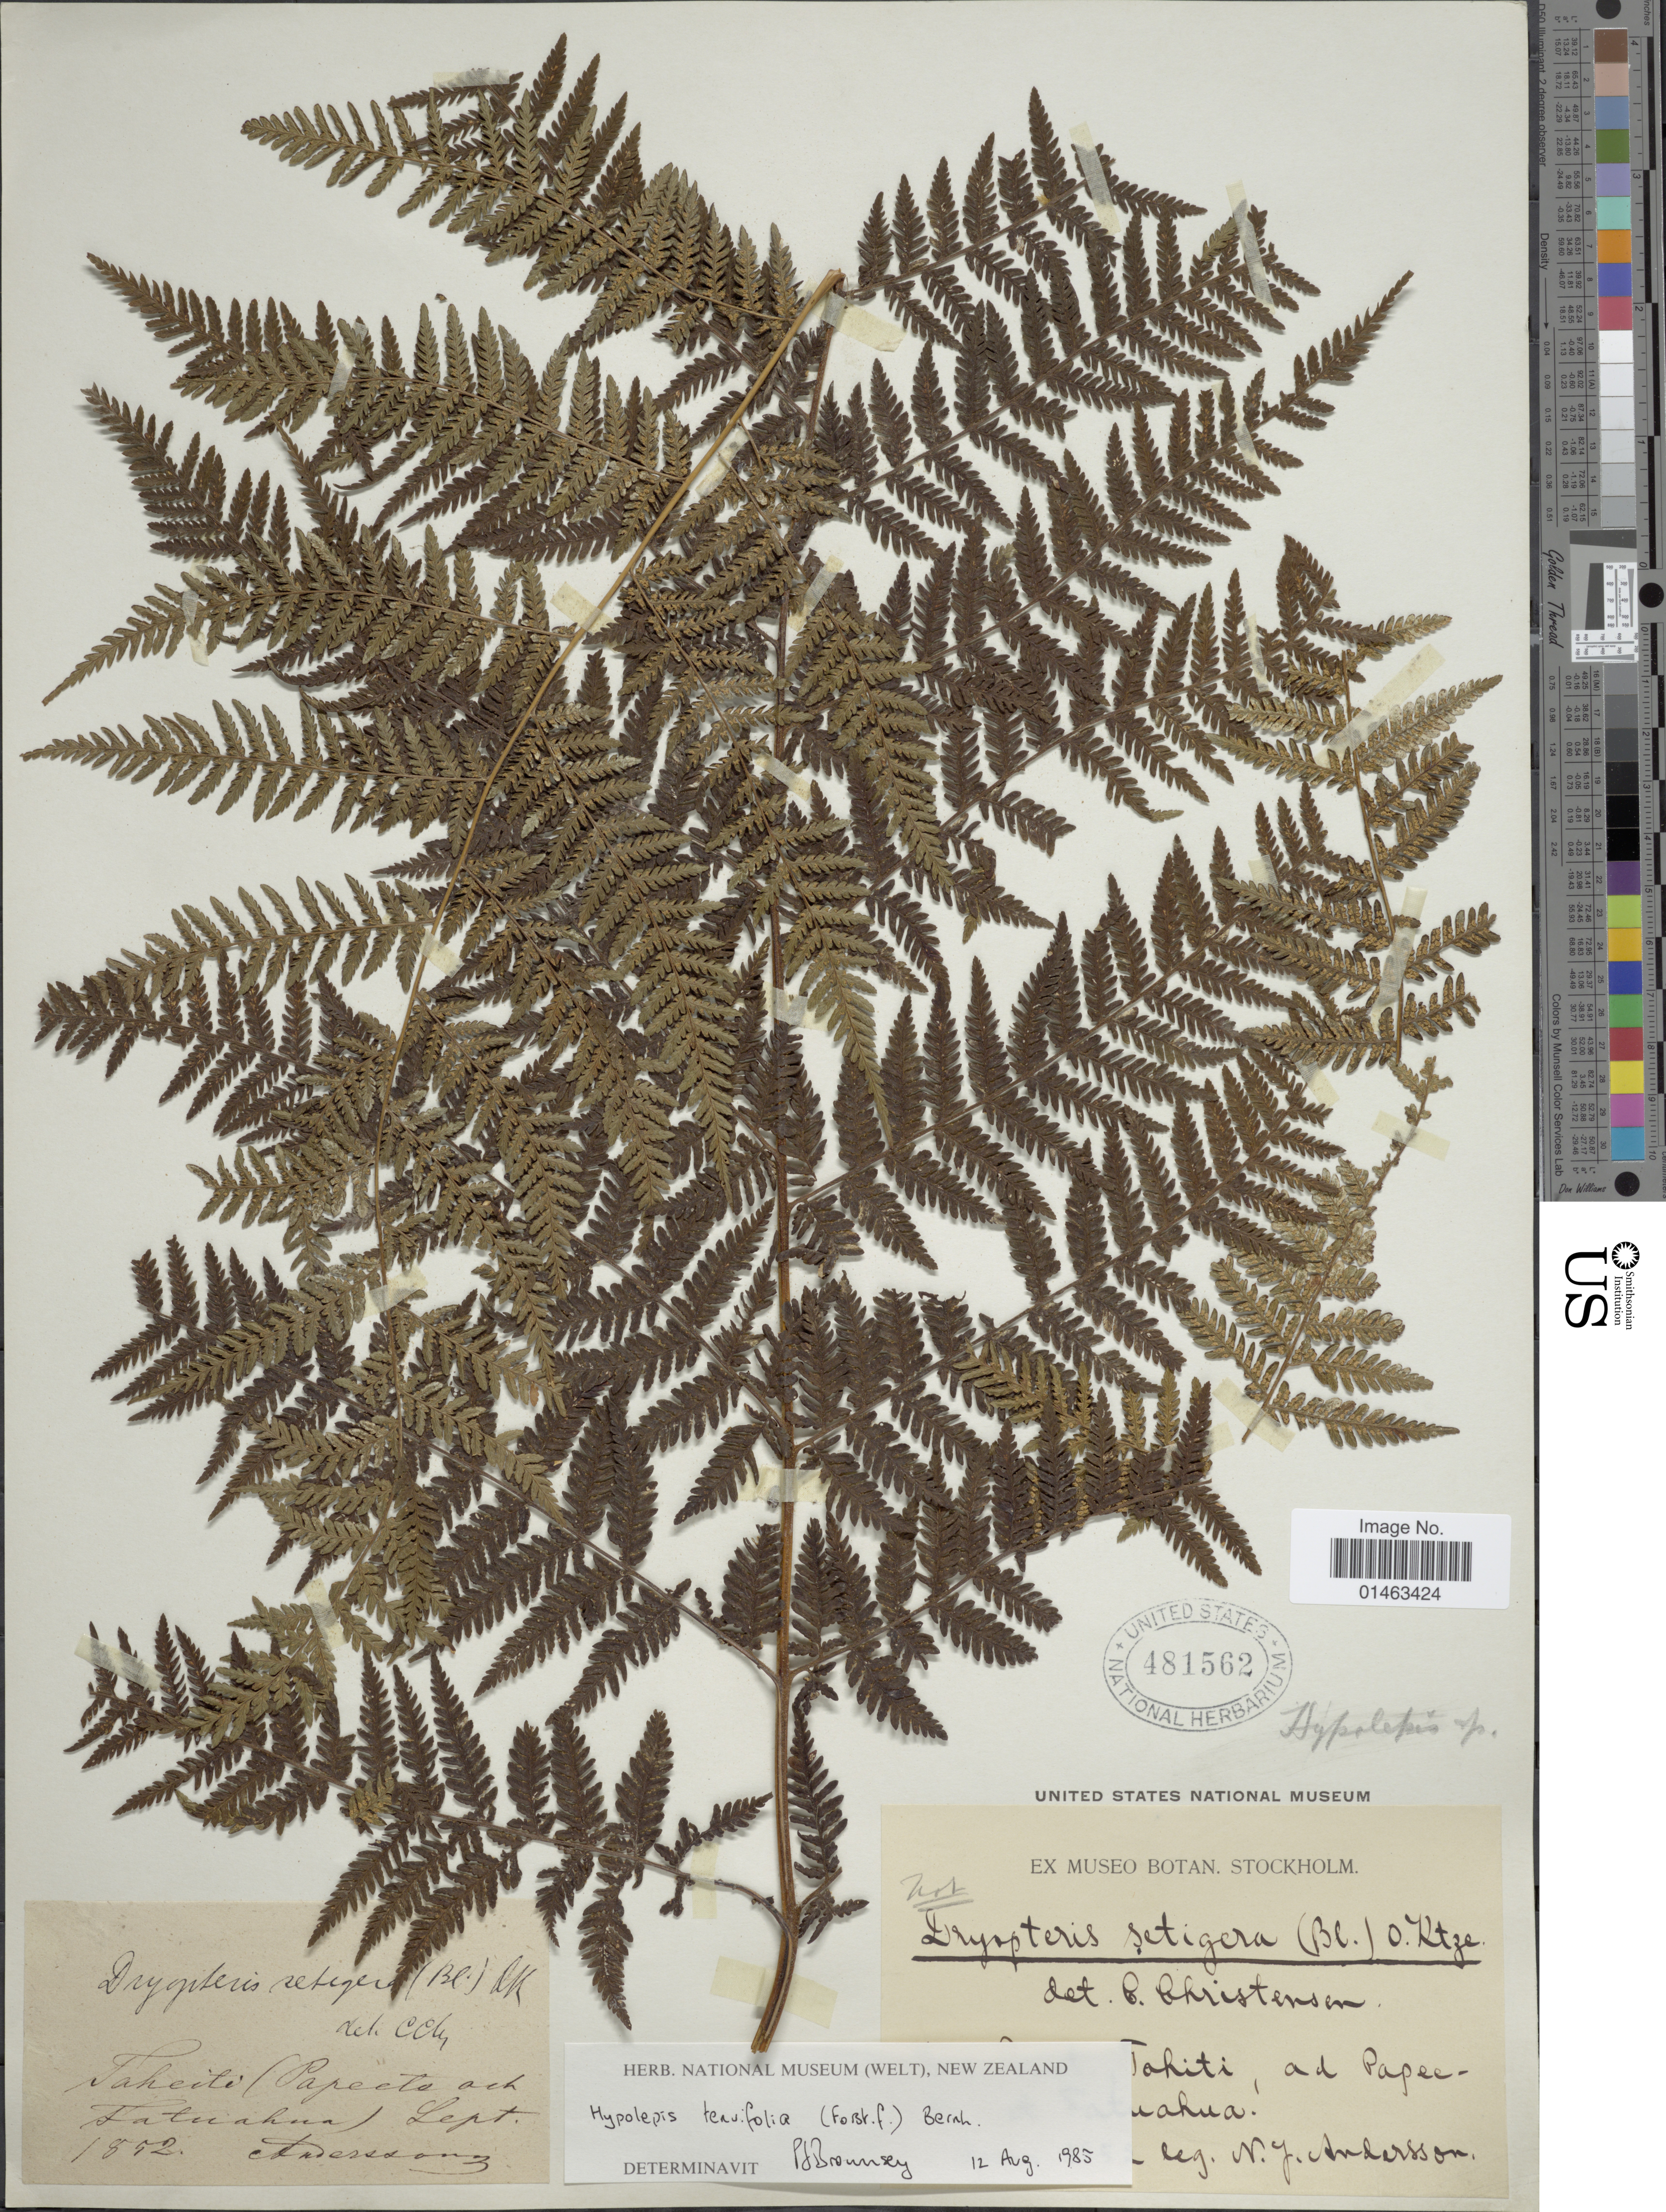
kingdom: Plantae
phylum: Tracheophyta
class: Polypodiopsida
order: Polypodiales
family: Dennstaedtiaceae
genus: Hypolepis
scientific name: Hypolepis tenuifolia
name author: (G. Forst.) Bernh.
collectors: N. J. Andersson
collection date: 1852-09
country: French Polynesia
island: Tahiti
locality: Tahiti, ad Papecta ach Fatuahua [interpreted]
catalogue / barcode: US 481562